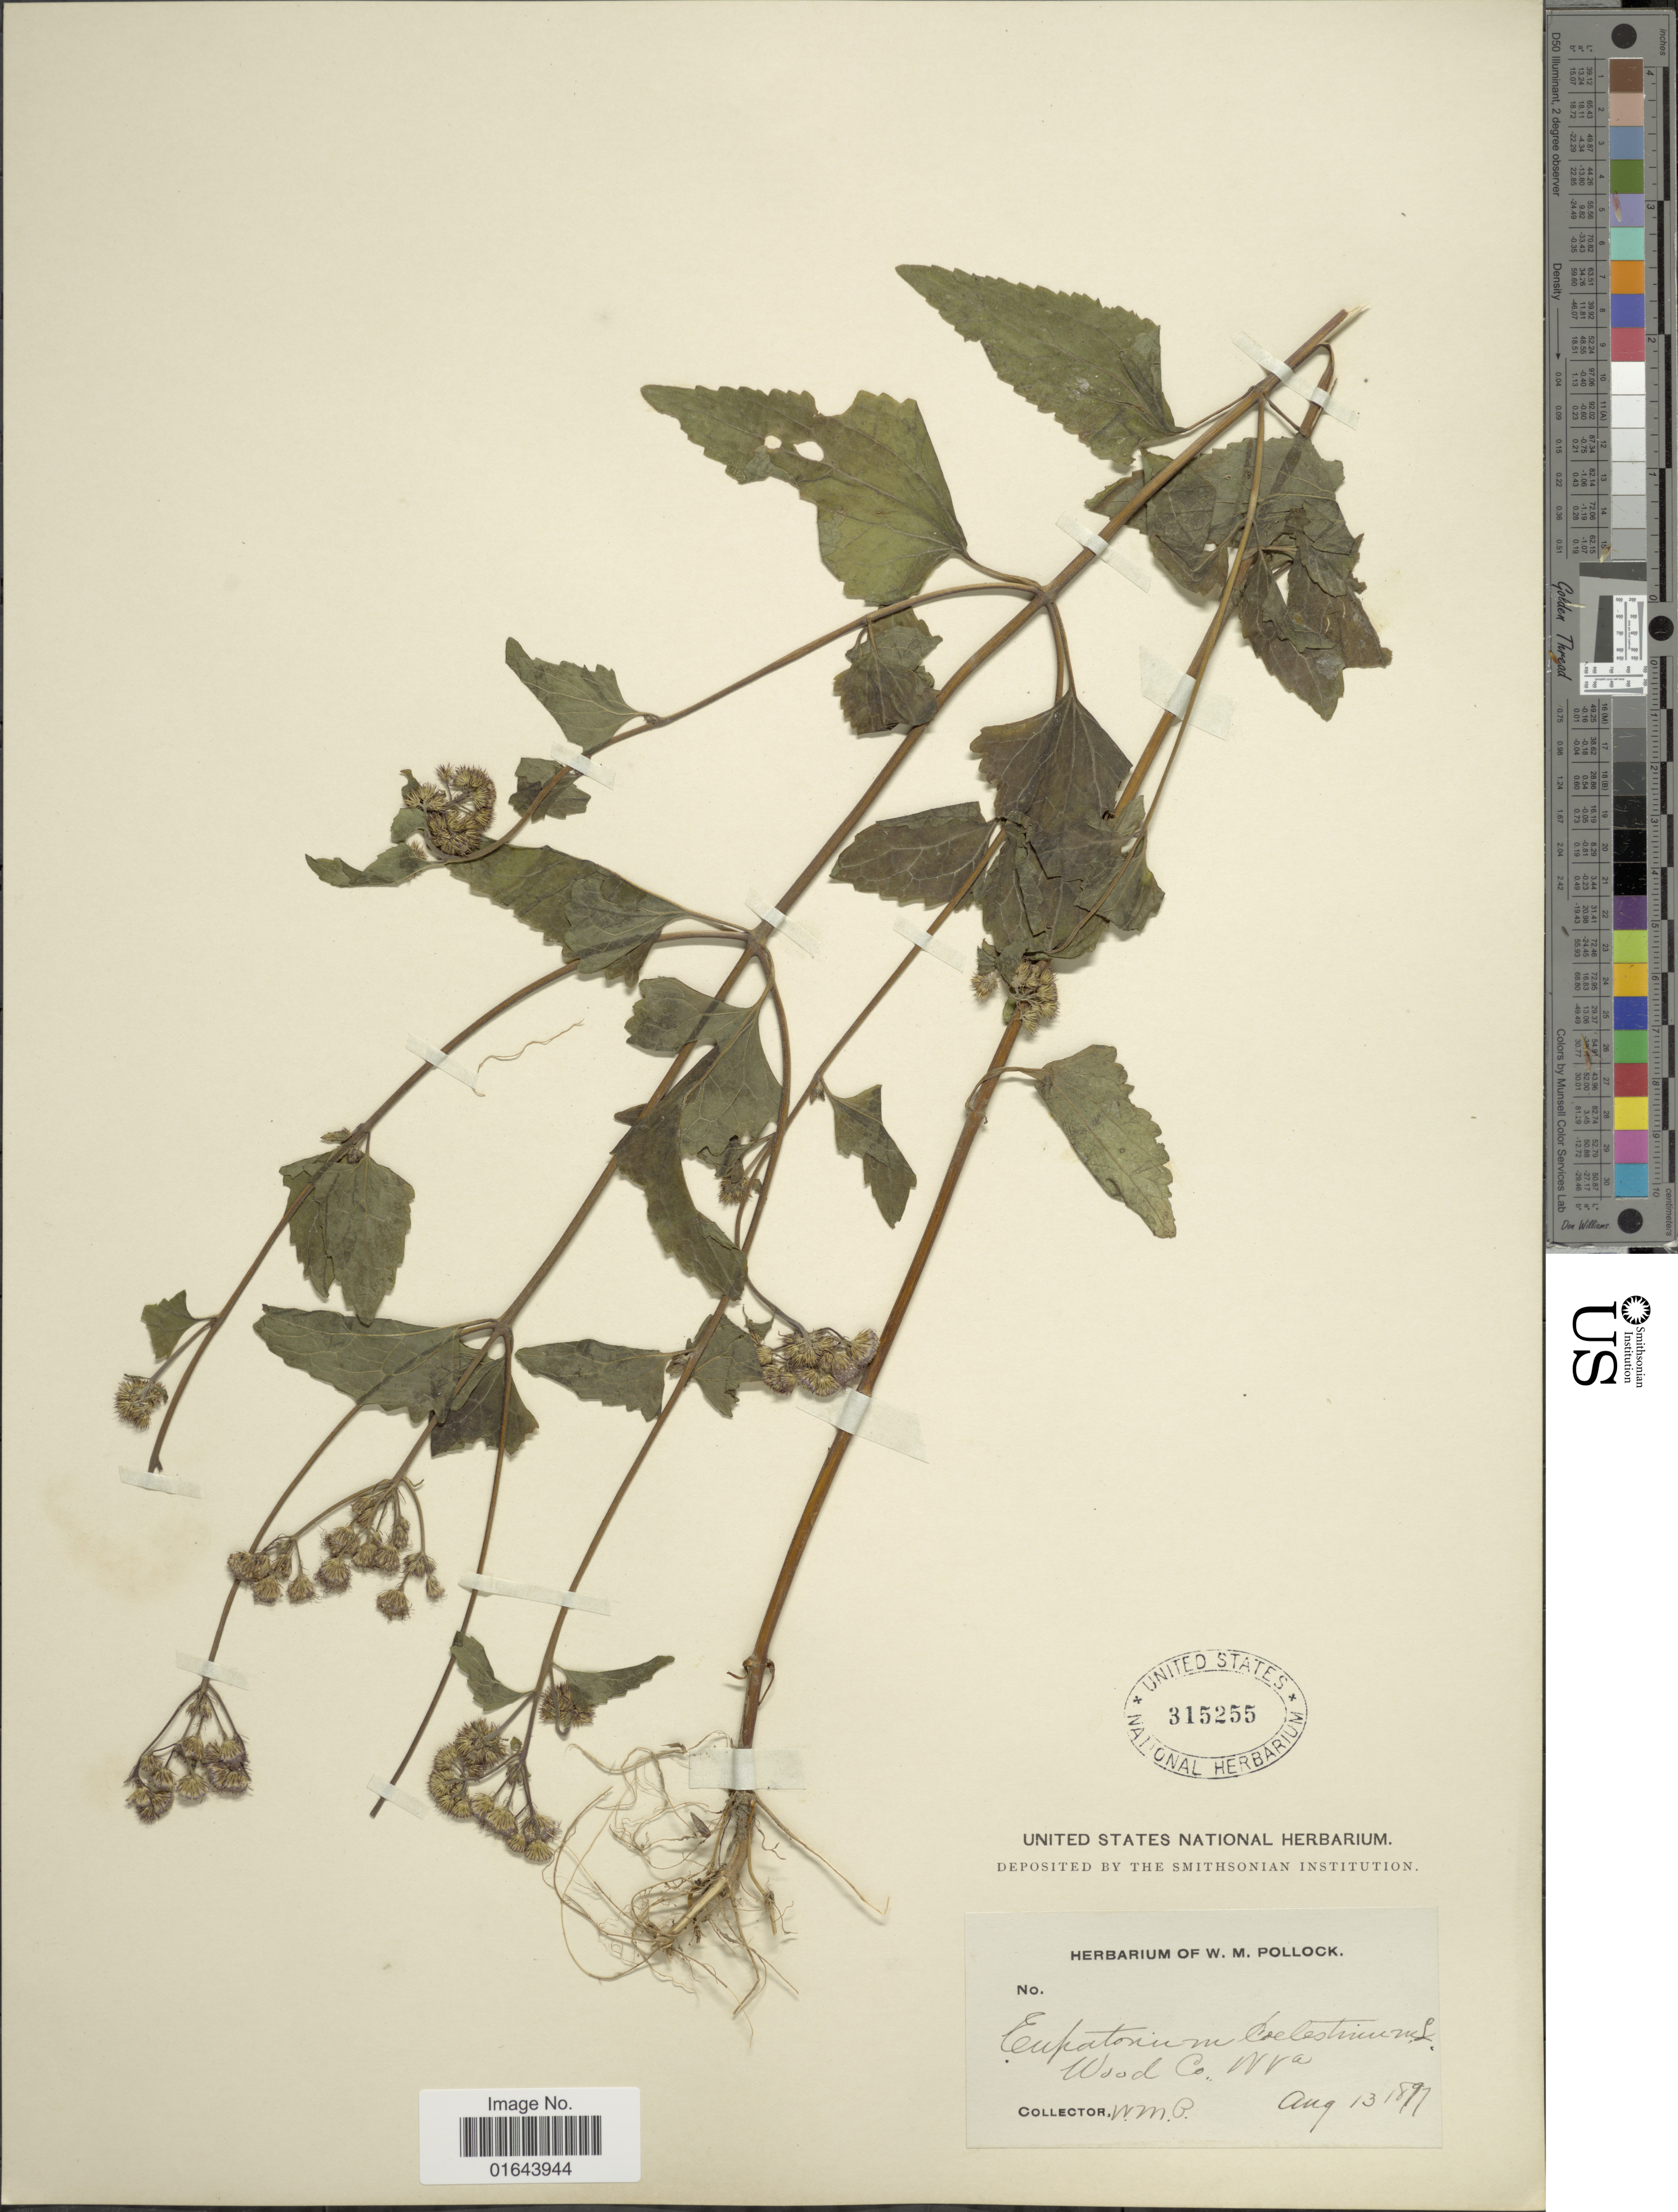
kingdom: Plantae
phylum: Tracheophyta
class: Magnoliopsida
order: Asterales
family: Asteraceae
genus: Conoclinium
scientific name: Conoclinium coelestinum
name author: (L.) DC.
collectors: W. M. Pollock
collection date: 1897-08-13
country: United States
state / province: West Virginia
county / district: Wood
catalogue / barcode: US 315255